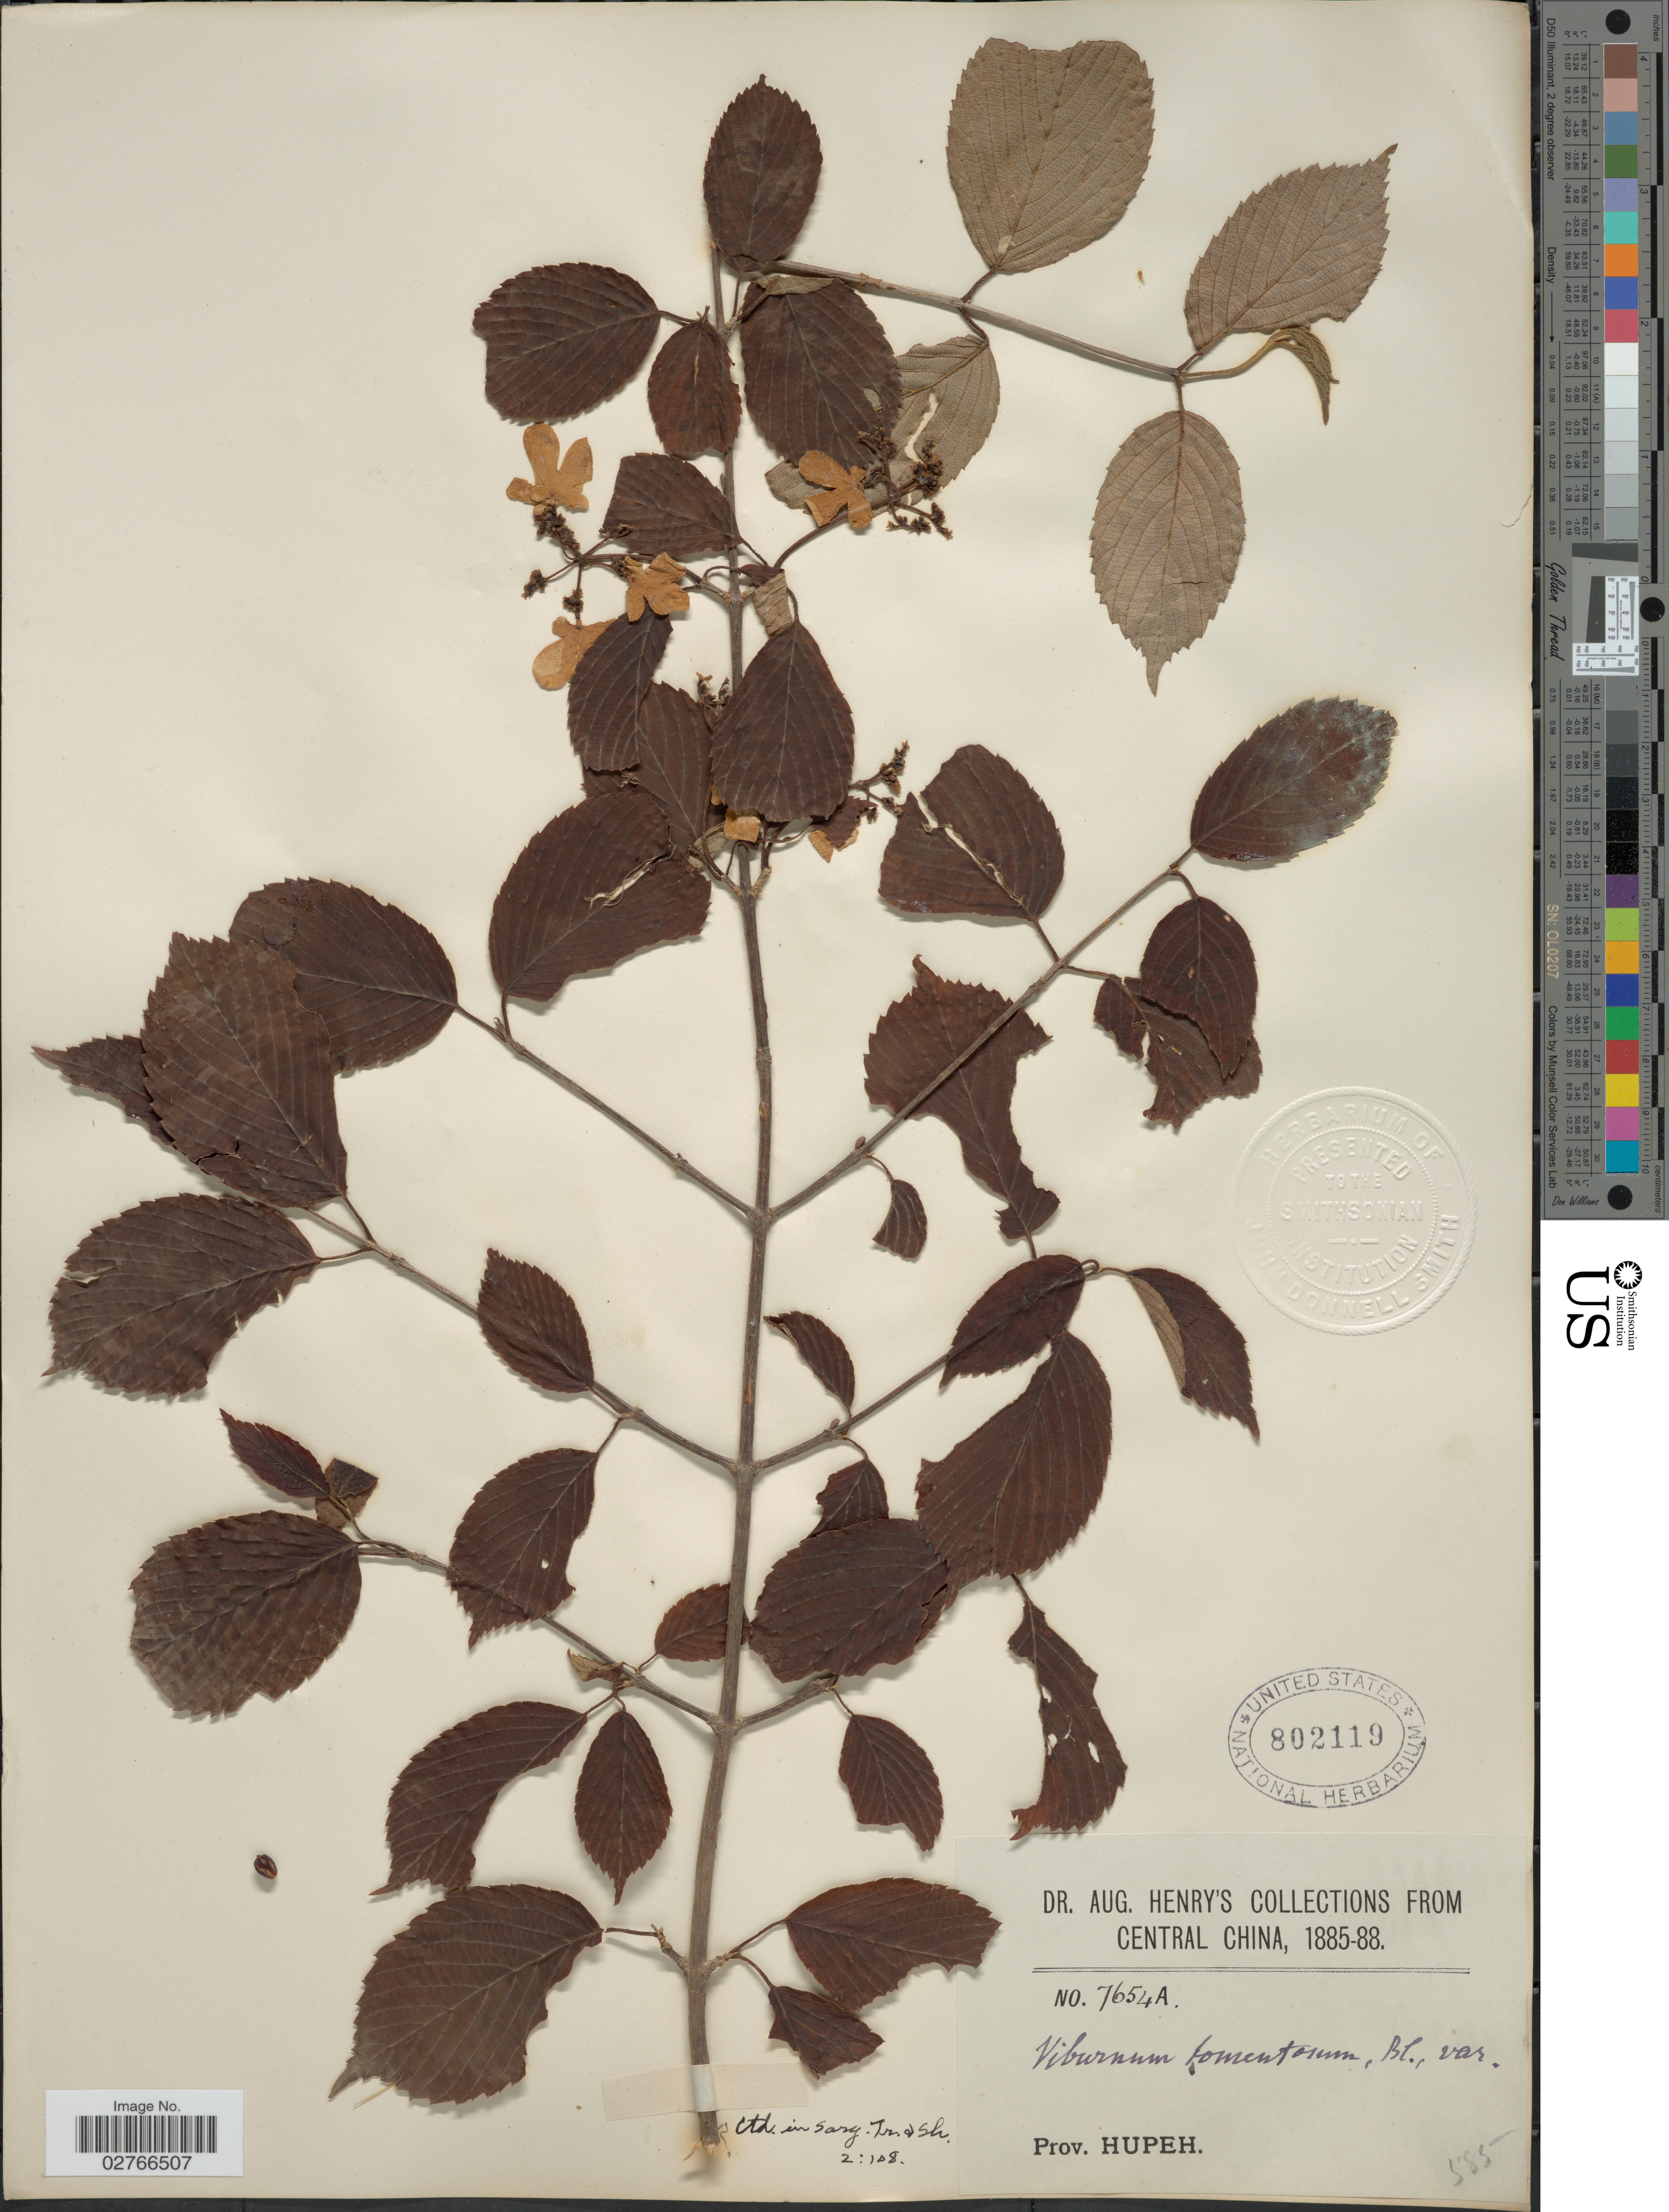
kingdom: Plantae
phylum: Tracheophyta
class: Magnoliopsida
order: Dipsacales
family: Viburnaceae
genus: Viburnum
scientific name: Viburnum tomentosum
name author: Thunb.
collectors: A. Henry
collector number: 7654 A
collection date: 1885/1888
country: China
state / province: Hubei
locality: Central China, Prov. Hupeh.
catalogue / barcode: US 802119